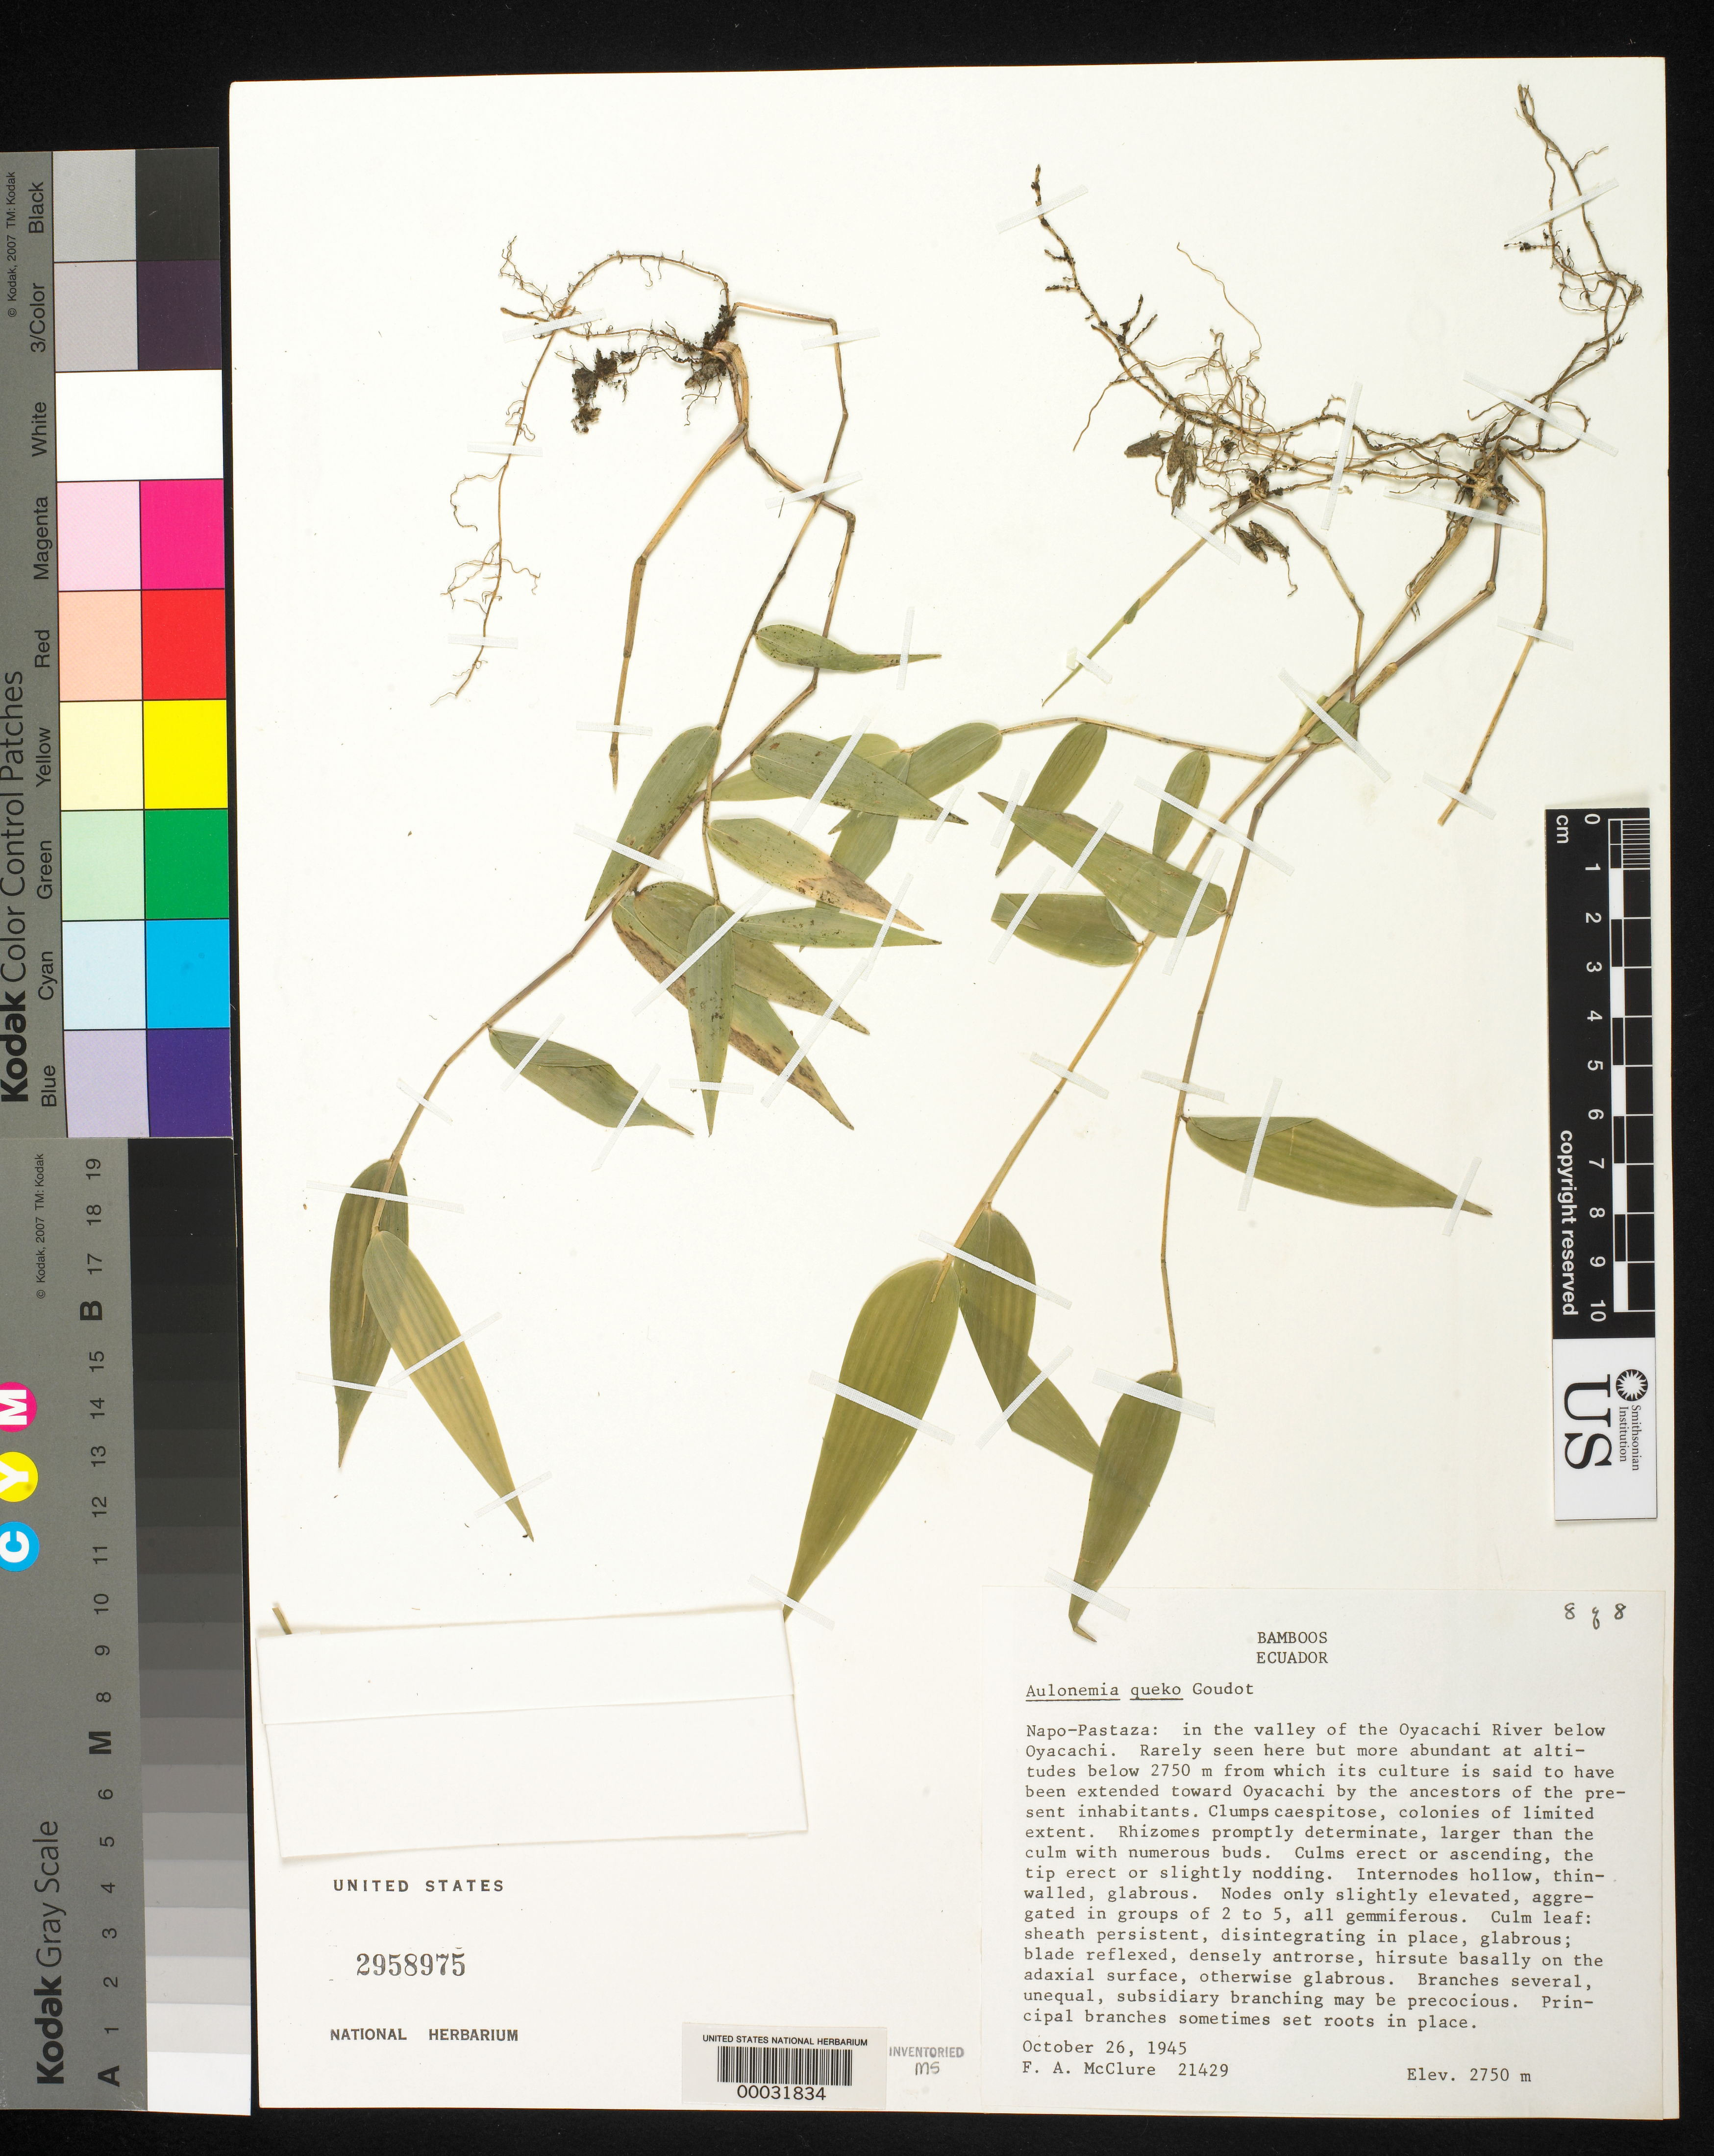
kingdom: Plantae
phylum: Tracheophyta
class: Liliopsida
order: Poales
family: Poaceae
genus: Aulonemia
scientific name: Aulonemia queko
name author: Goudot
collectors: F. A. McClure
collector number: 21429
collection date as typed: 26 Oct 1945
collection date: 1945-10-26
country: Ecuador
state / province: Napo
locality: Below oyacachi, Prov. of Napo-pastaza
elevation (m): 2750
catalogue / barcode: US 2958975